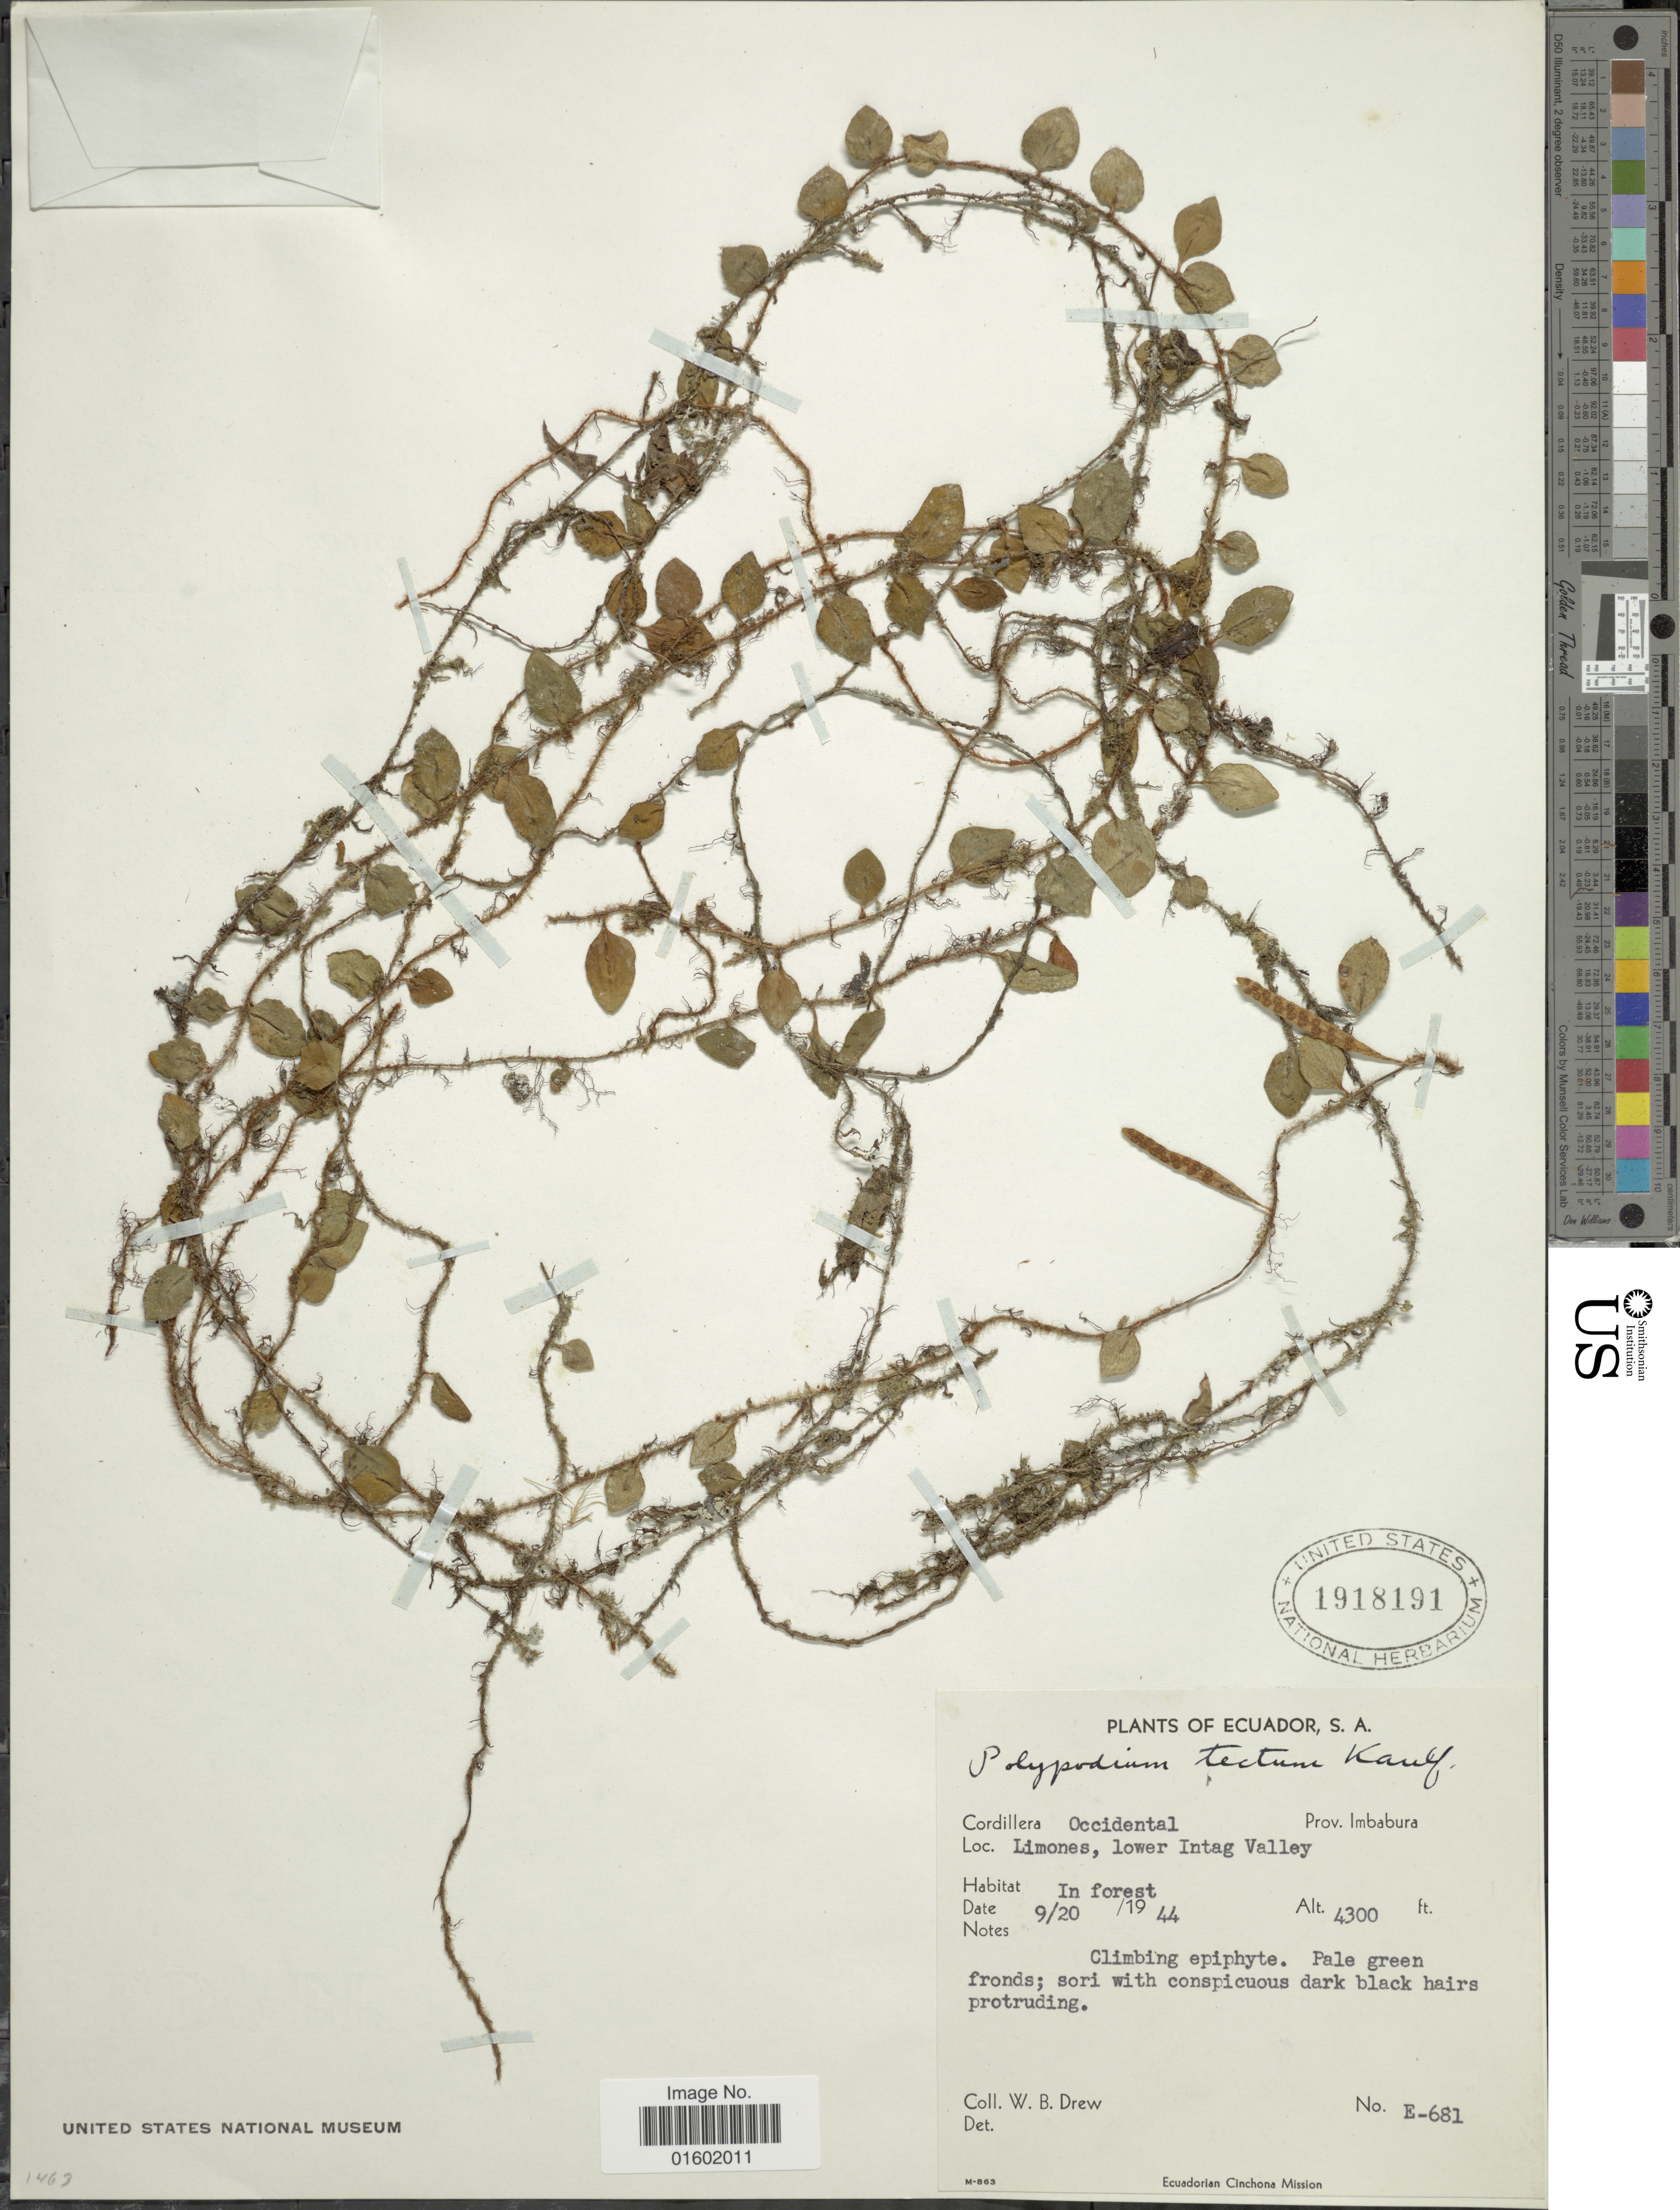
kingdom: Plantae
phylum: Tracheophyta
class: Polypodiopsida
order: Polypodiales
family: Polypodiaceae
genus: Microgramma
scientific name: Microgramma tecta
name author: (Kaulf.) Alston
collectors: W. B. Drew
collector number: E-681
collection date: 1944-09-20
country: Ecuador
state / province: Imbabura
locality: Cordillera Occidental, Limones, lower Intag Valley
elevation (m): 1311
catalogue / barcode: US 1918191